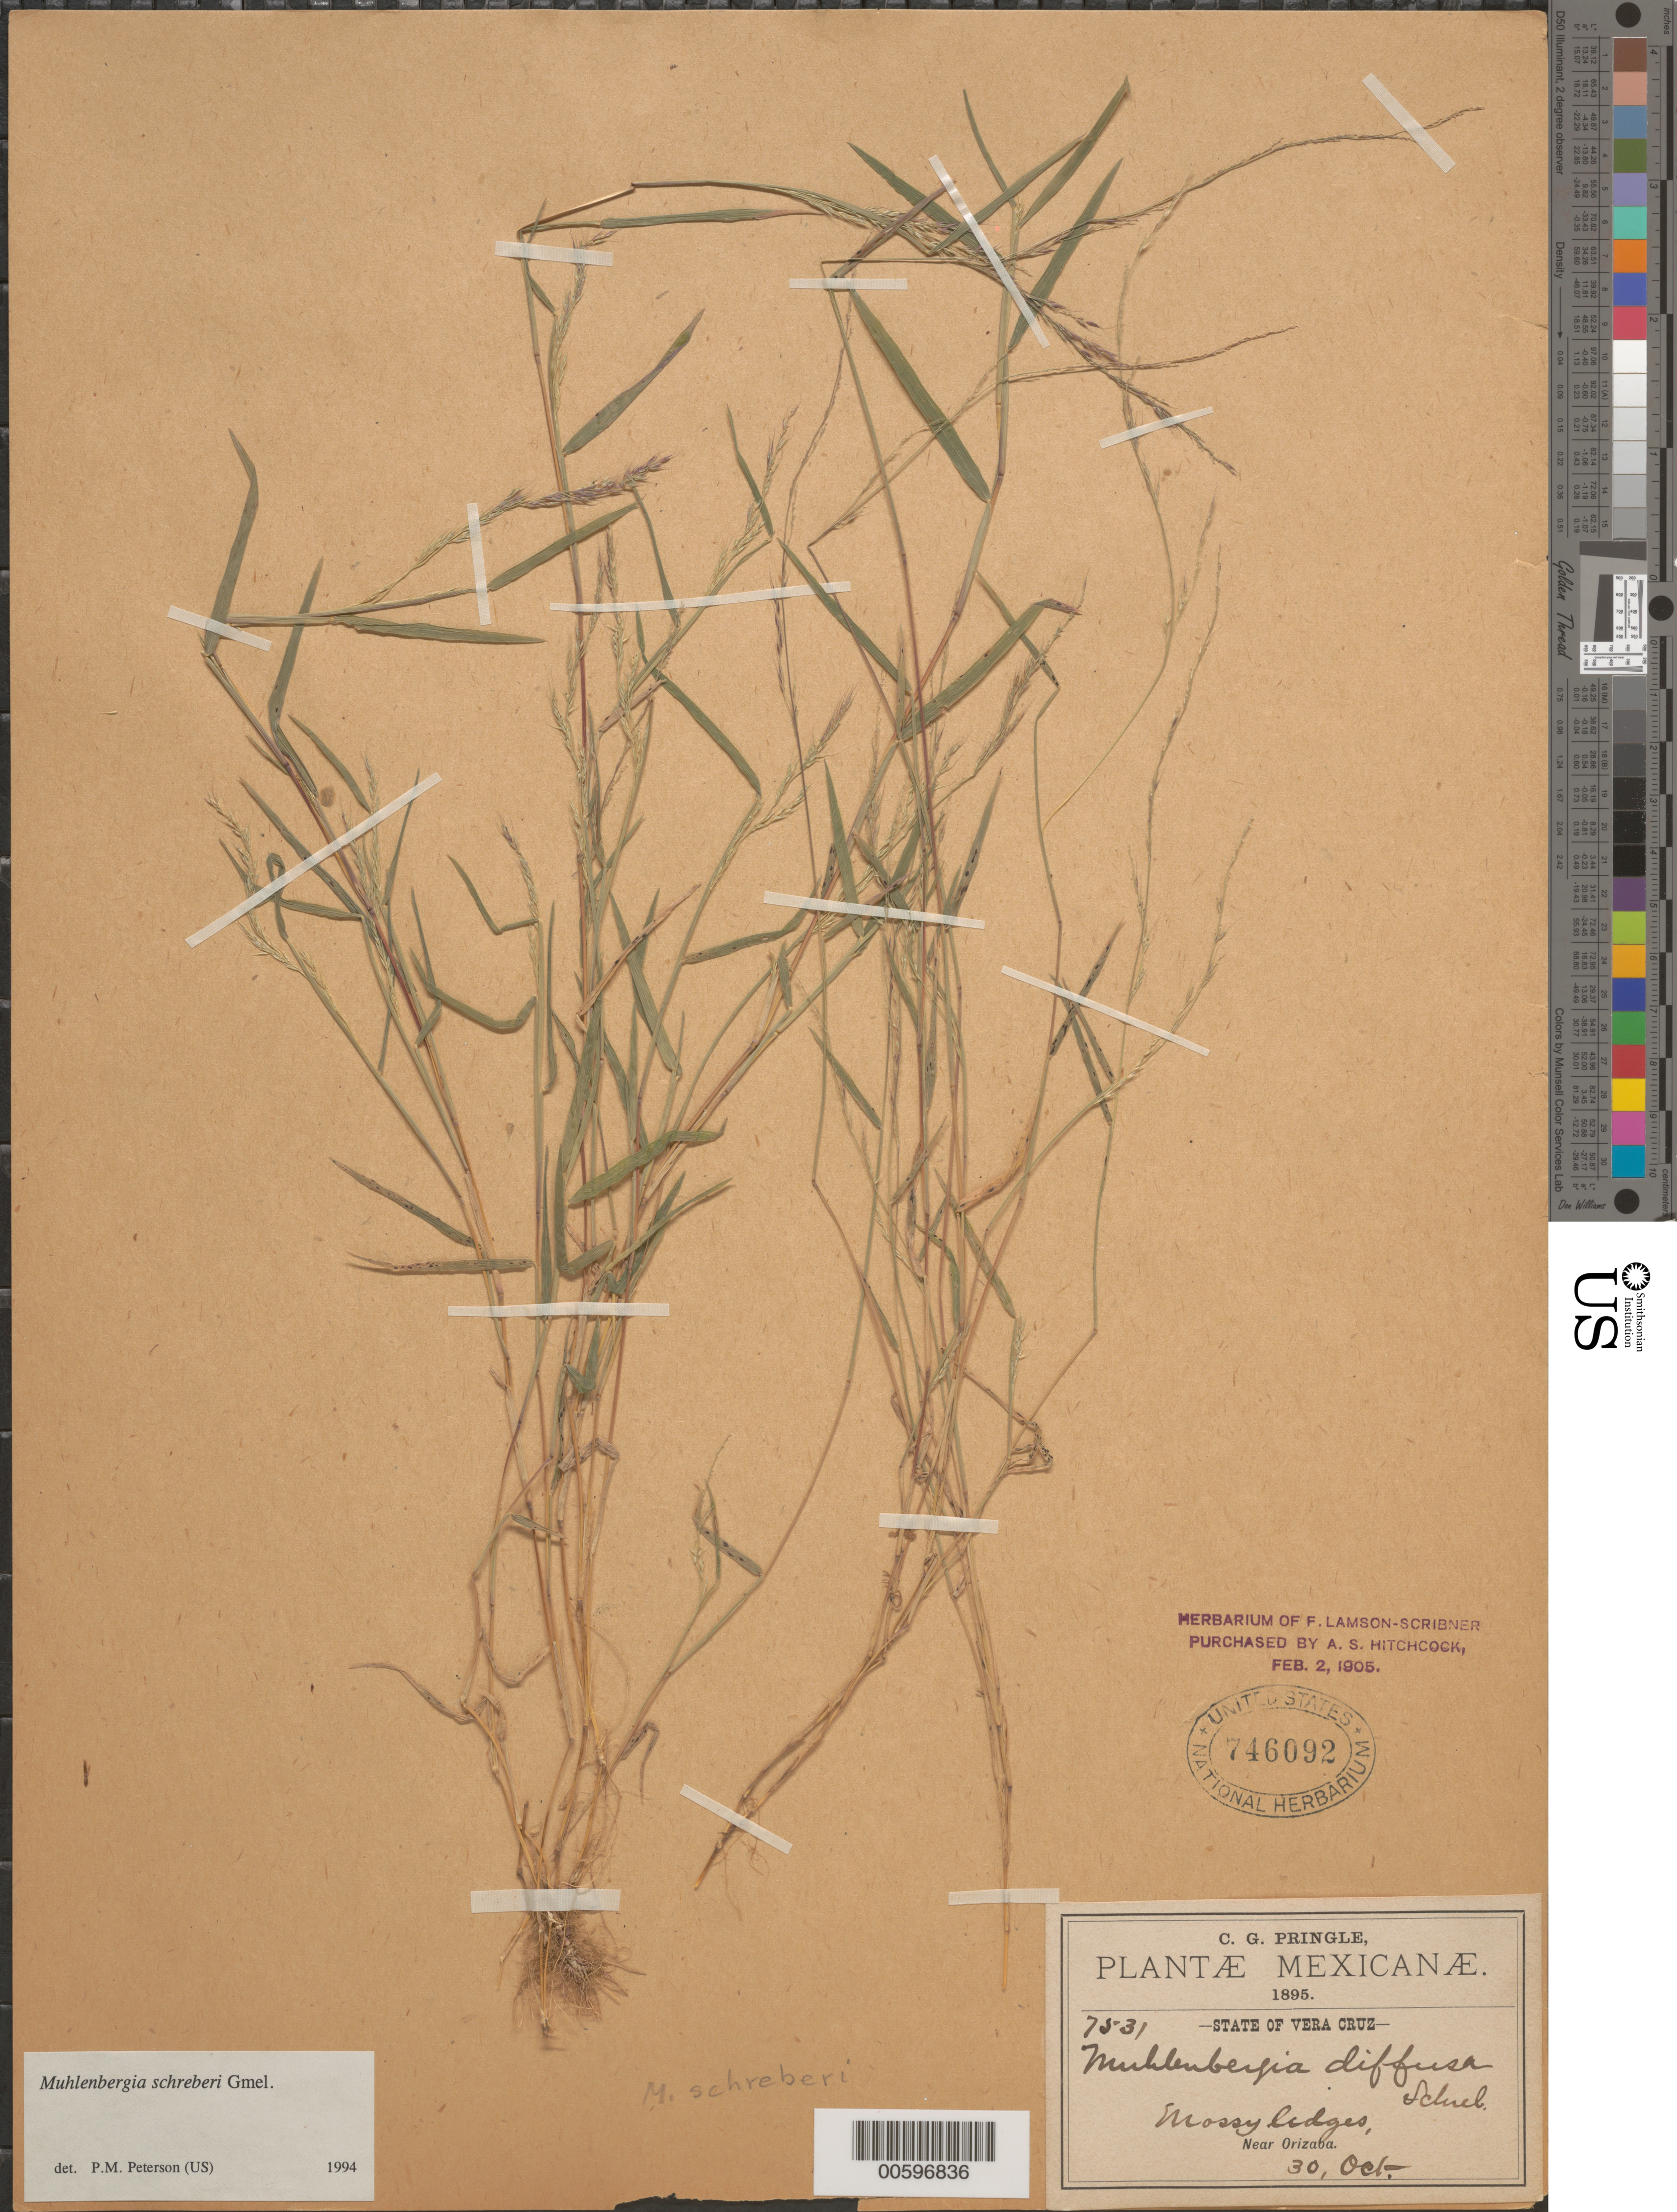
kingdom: Plantae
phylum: Tracheophyta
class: Liliopsida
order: Poales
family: Poaceae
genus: Muhlenbergia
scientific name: Muhlenbergia schreberi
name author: J.F. Gmel.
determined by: Peterson, Paul M., (BOT), Smithsonian Institution - National Museum of Natural History (UNITED STATES)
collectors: C. G. Pringle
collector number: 7531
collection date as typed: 30 Oct 1895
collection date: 1895-10-30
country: Mexico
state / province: Veracruz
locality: Near Orizaba.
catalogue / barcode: US 746092